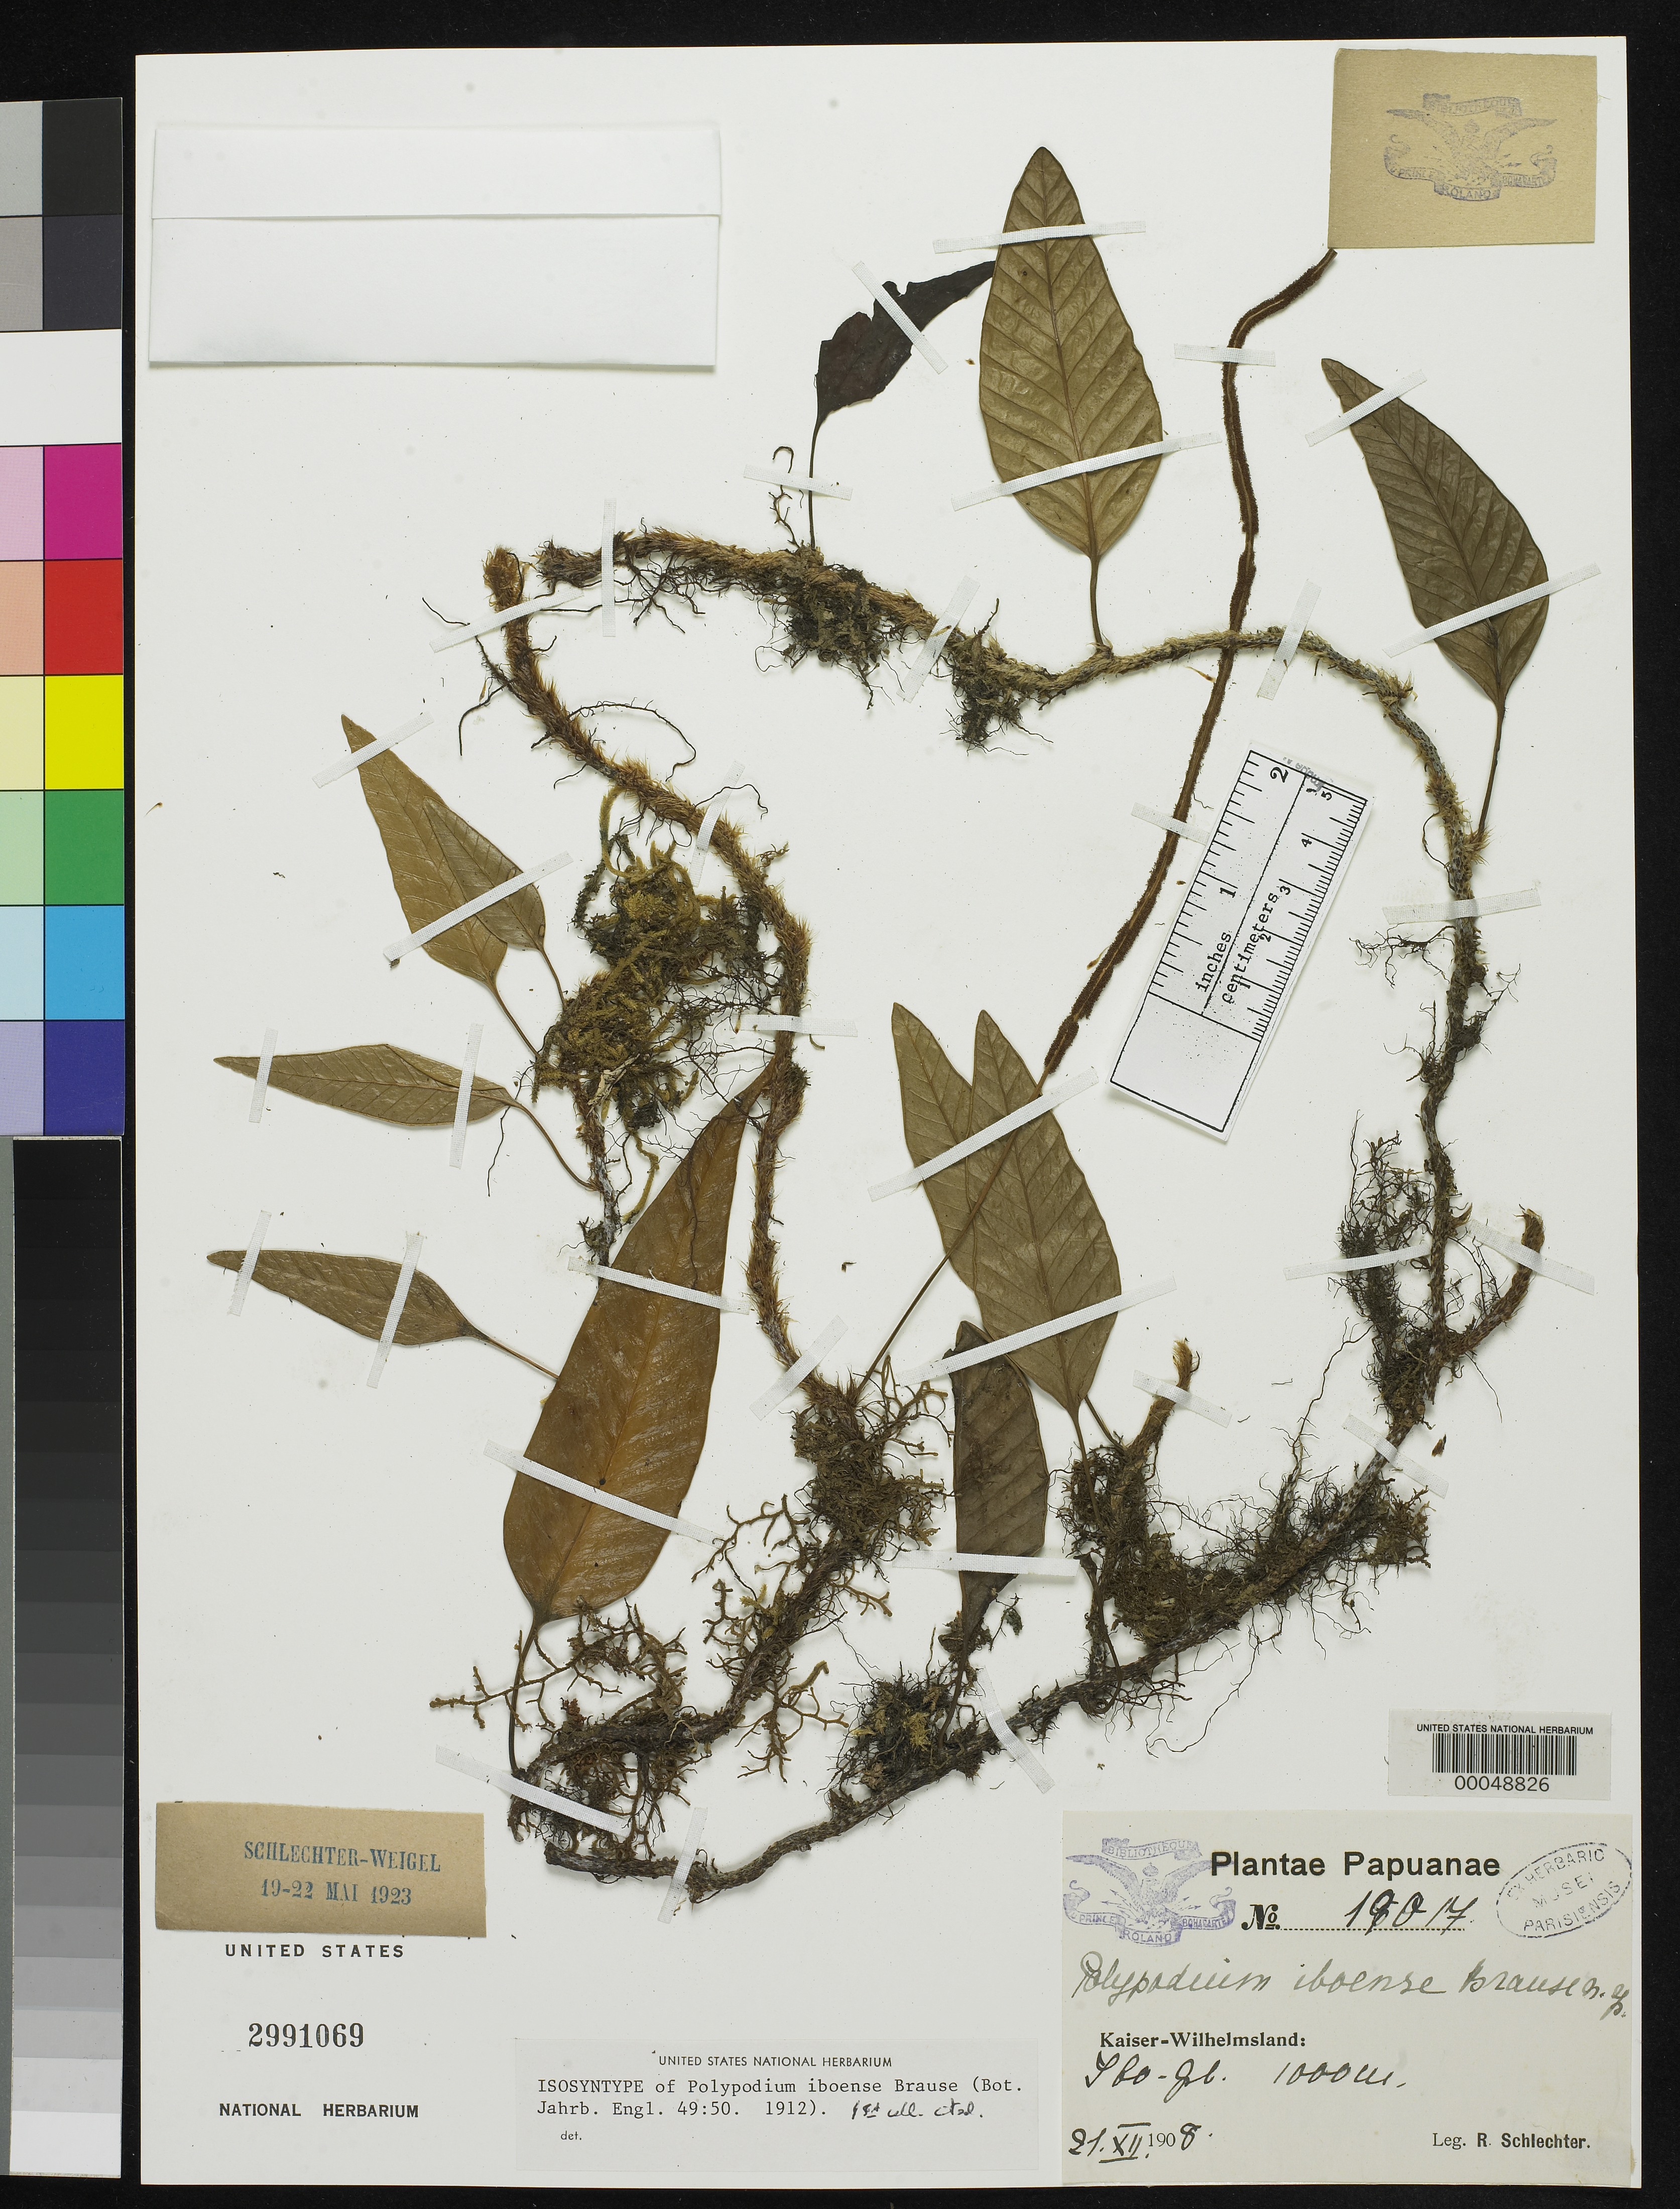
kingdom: Plantae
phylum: Tracheophyta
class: Polypodiopsida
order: Polypodiales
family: Polypodiaceae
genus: Polypodium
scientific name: Polypodium iboense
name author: Brause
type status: Isosyntype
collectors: F. R. R. Schlechter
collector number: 19017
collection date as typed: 21 Dec 1908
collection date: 1908-12-21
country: Papua New Guinea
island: New Guinea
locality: Kaiser-Wilhelmsland, Ibo-Gebirges.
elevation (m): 1000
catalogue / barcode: US 2991069